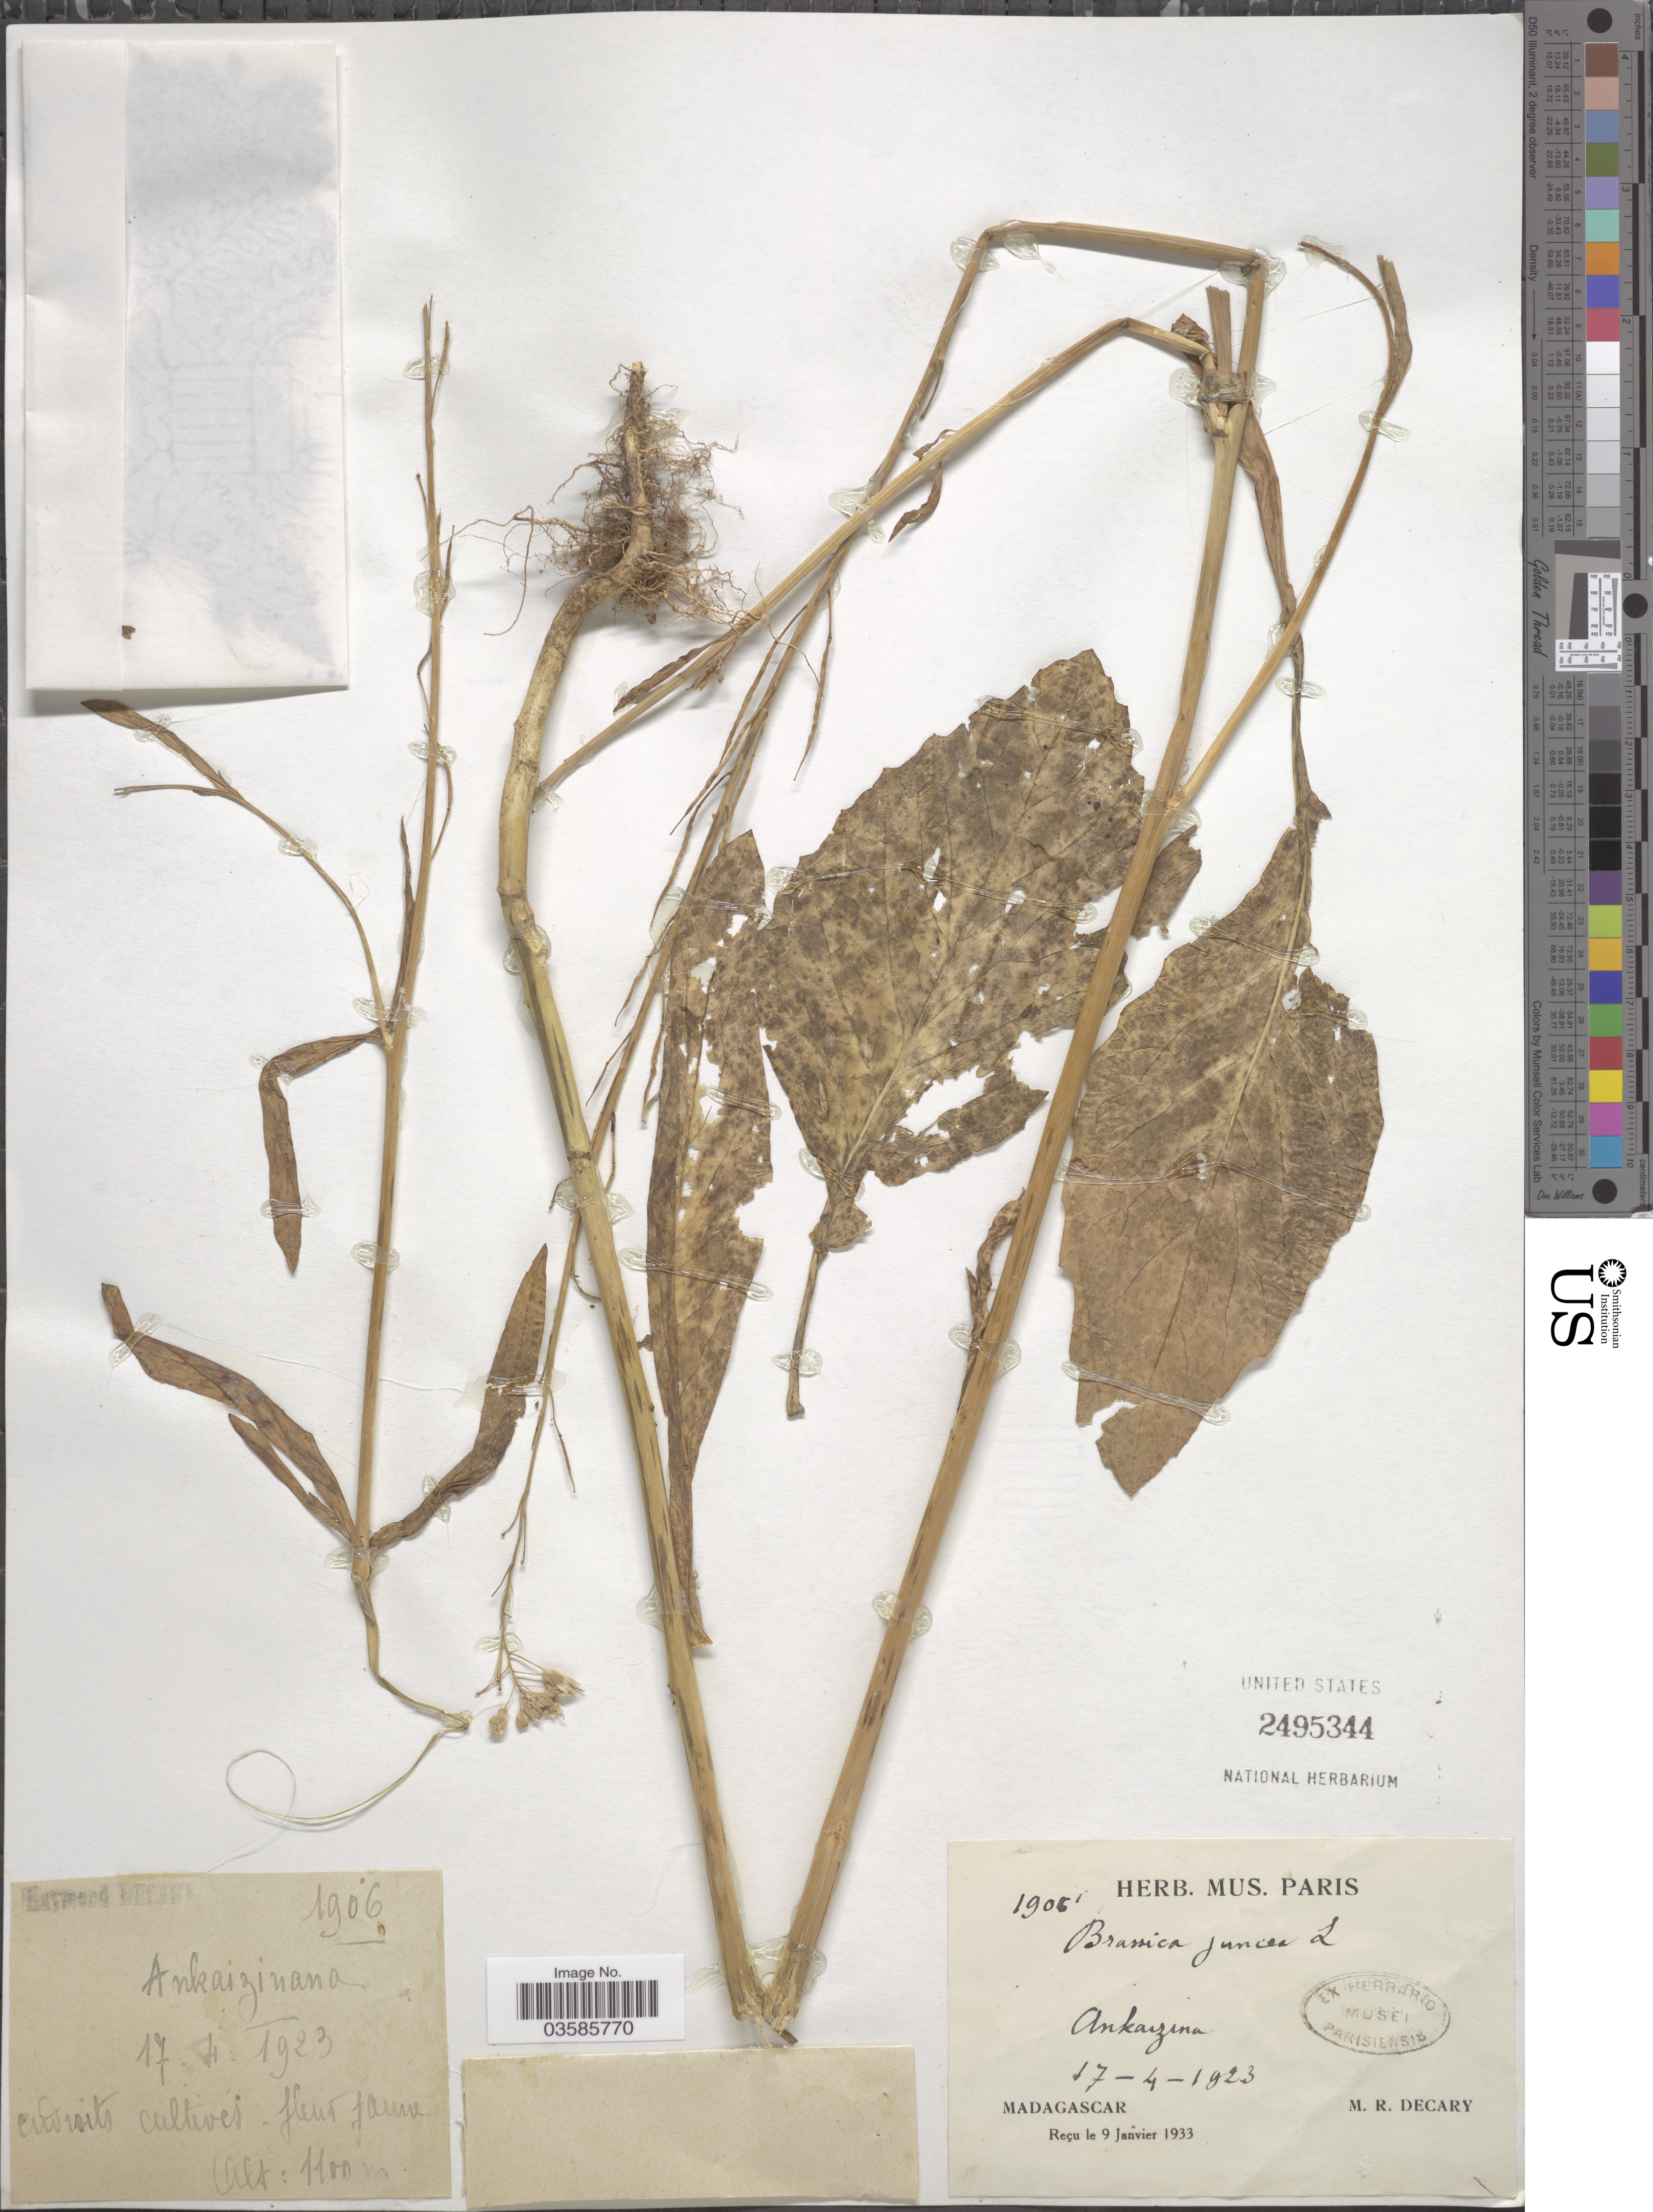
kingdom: Plantae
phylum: Tracheophyta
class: Magnoliopsida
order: Brassicales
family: Brassicaceae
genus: Brassica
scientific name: Brassica juncea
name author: (L.) Czern.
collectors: R. Decary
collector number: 1906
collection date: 1923-04-17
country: Madagascar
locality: Ankaizina.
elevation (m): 1100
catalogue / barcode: US 2495344